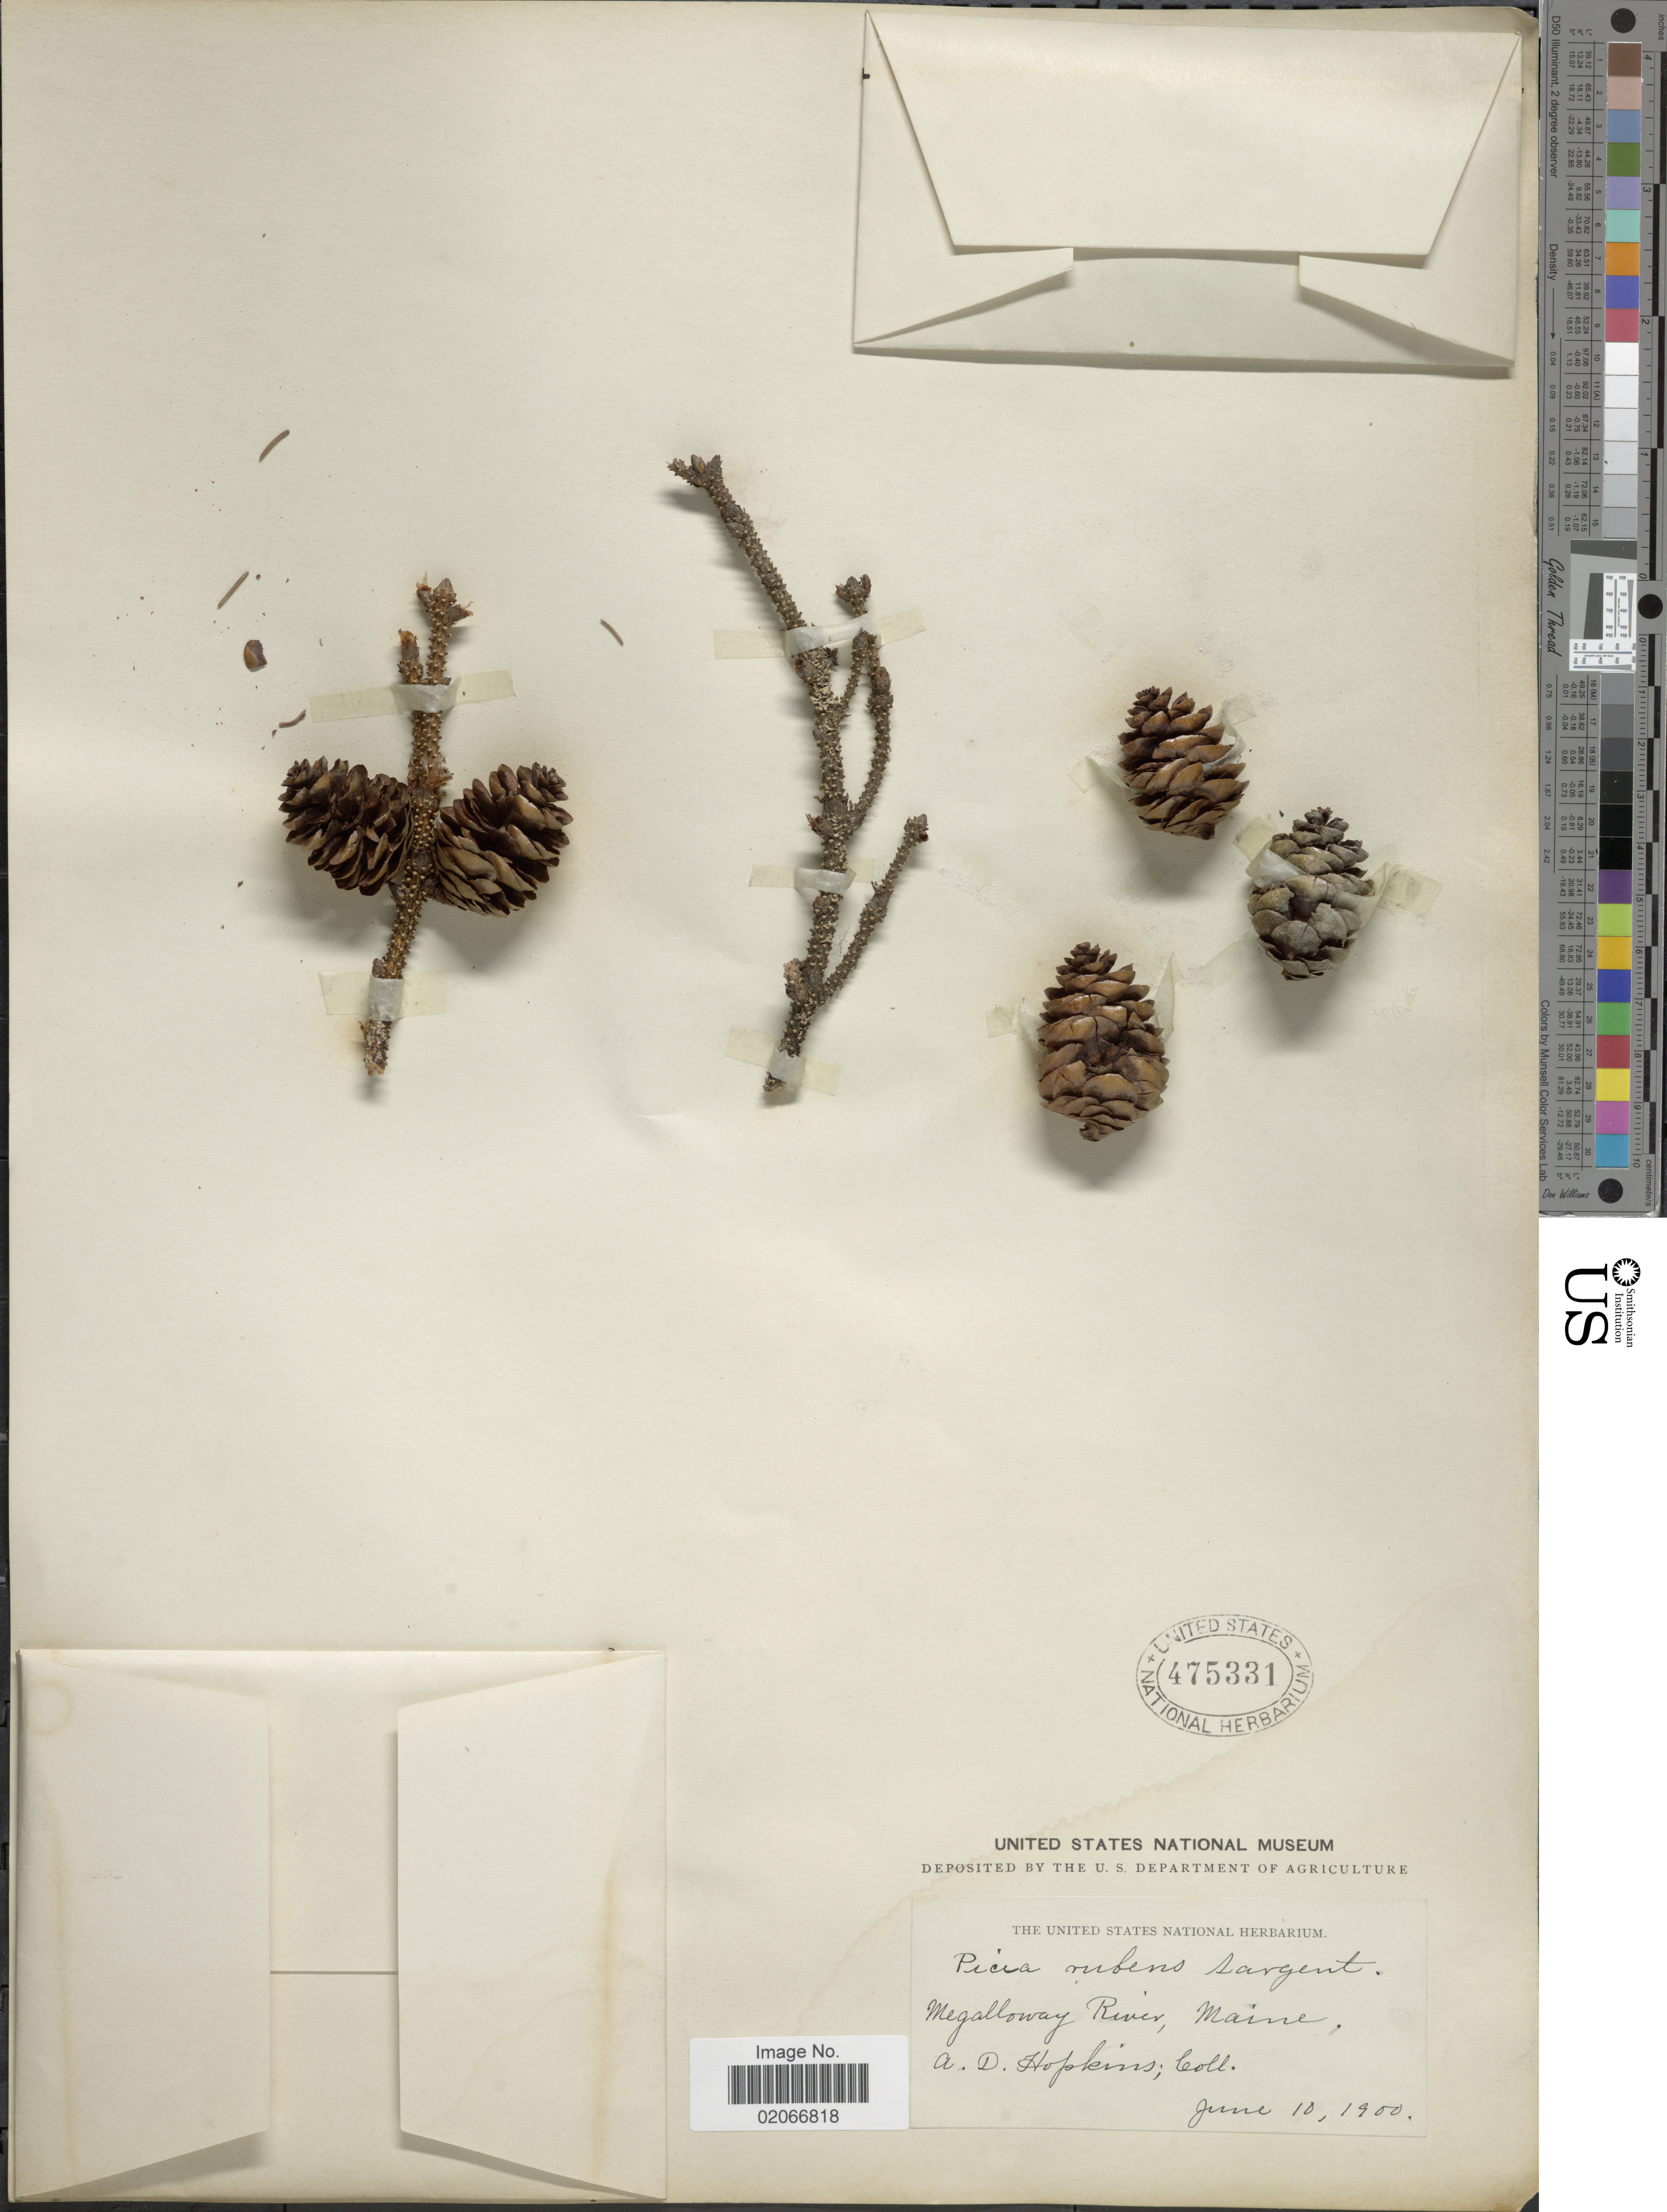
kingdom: Plantae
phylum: Tracheophyta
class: Pinopsida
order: Pinales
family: Pinaceae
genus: Picea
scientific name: Picea rubens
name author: Sarg.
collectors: A. Hopkins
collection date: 1900-06-10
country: United States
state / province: Maine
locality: Megalloway River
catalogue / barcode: US 475331